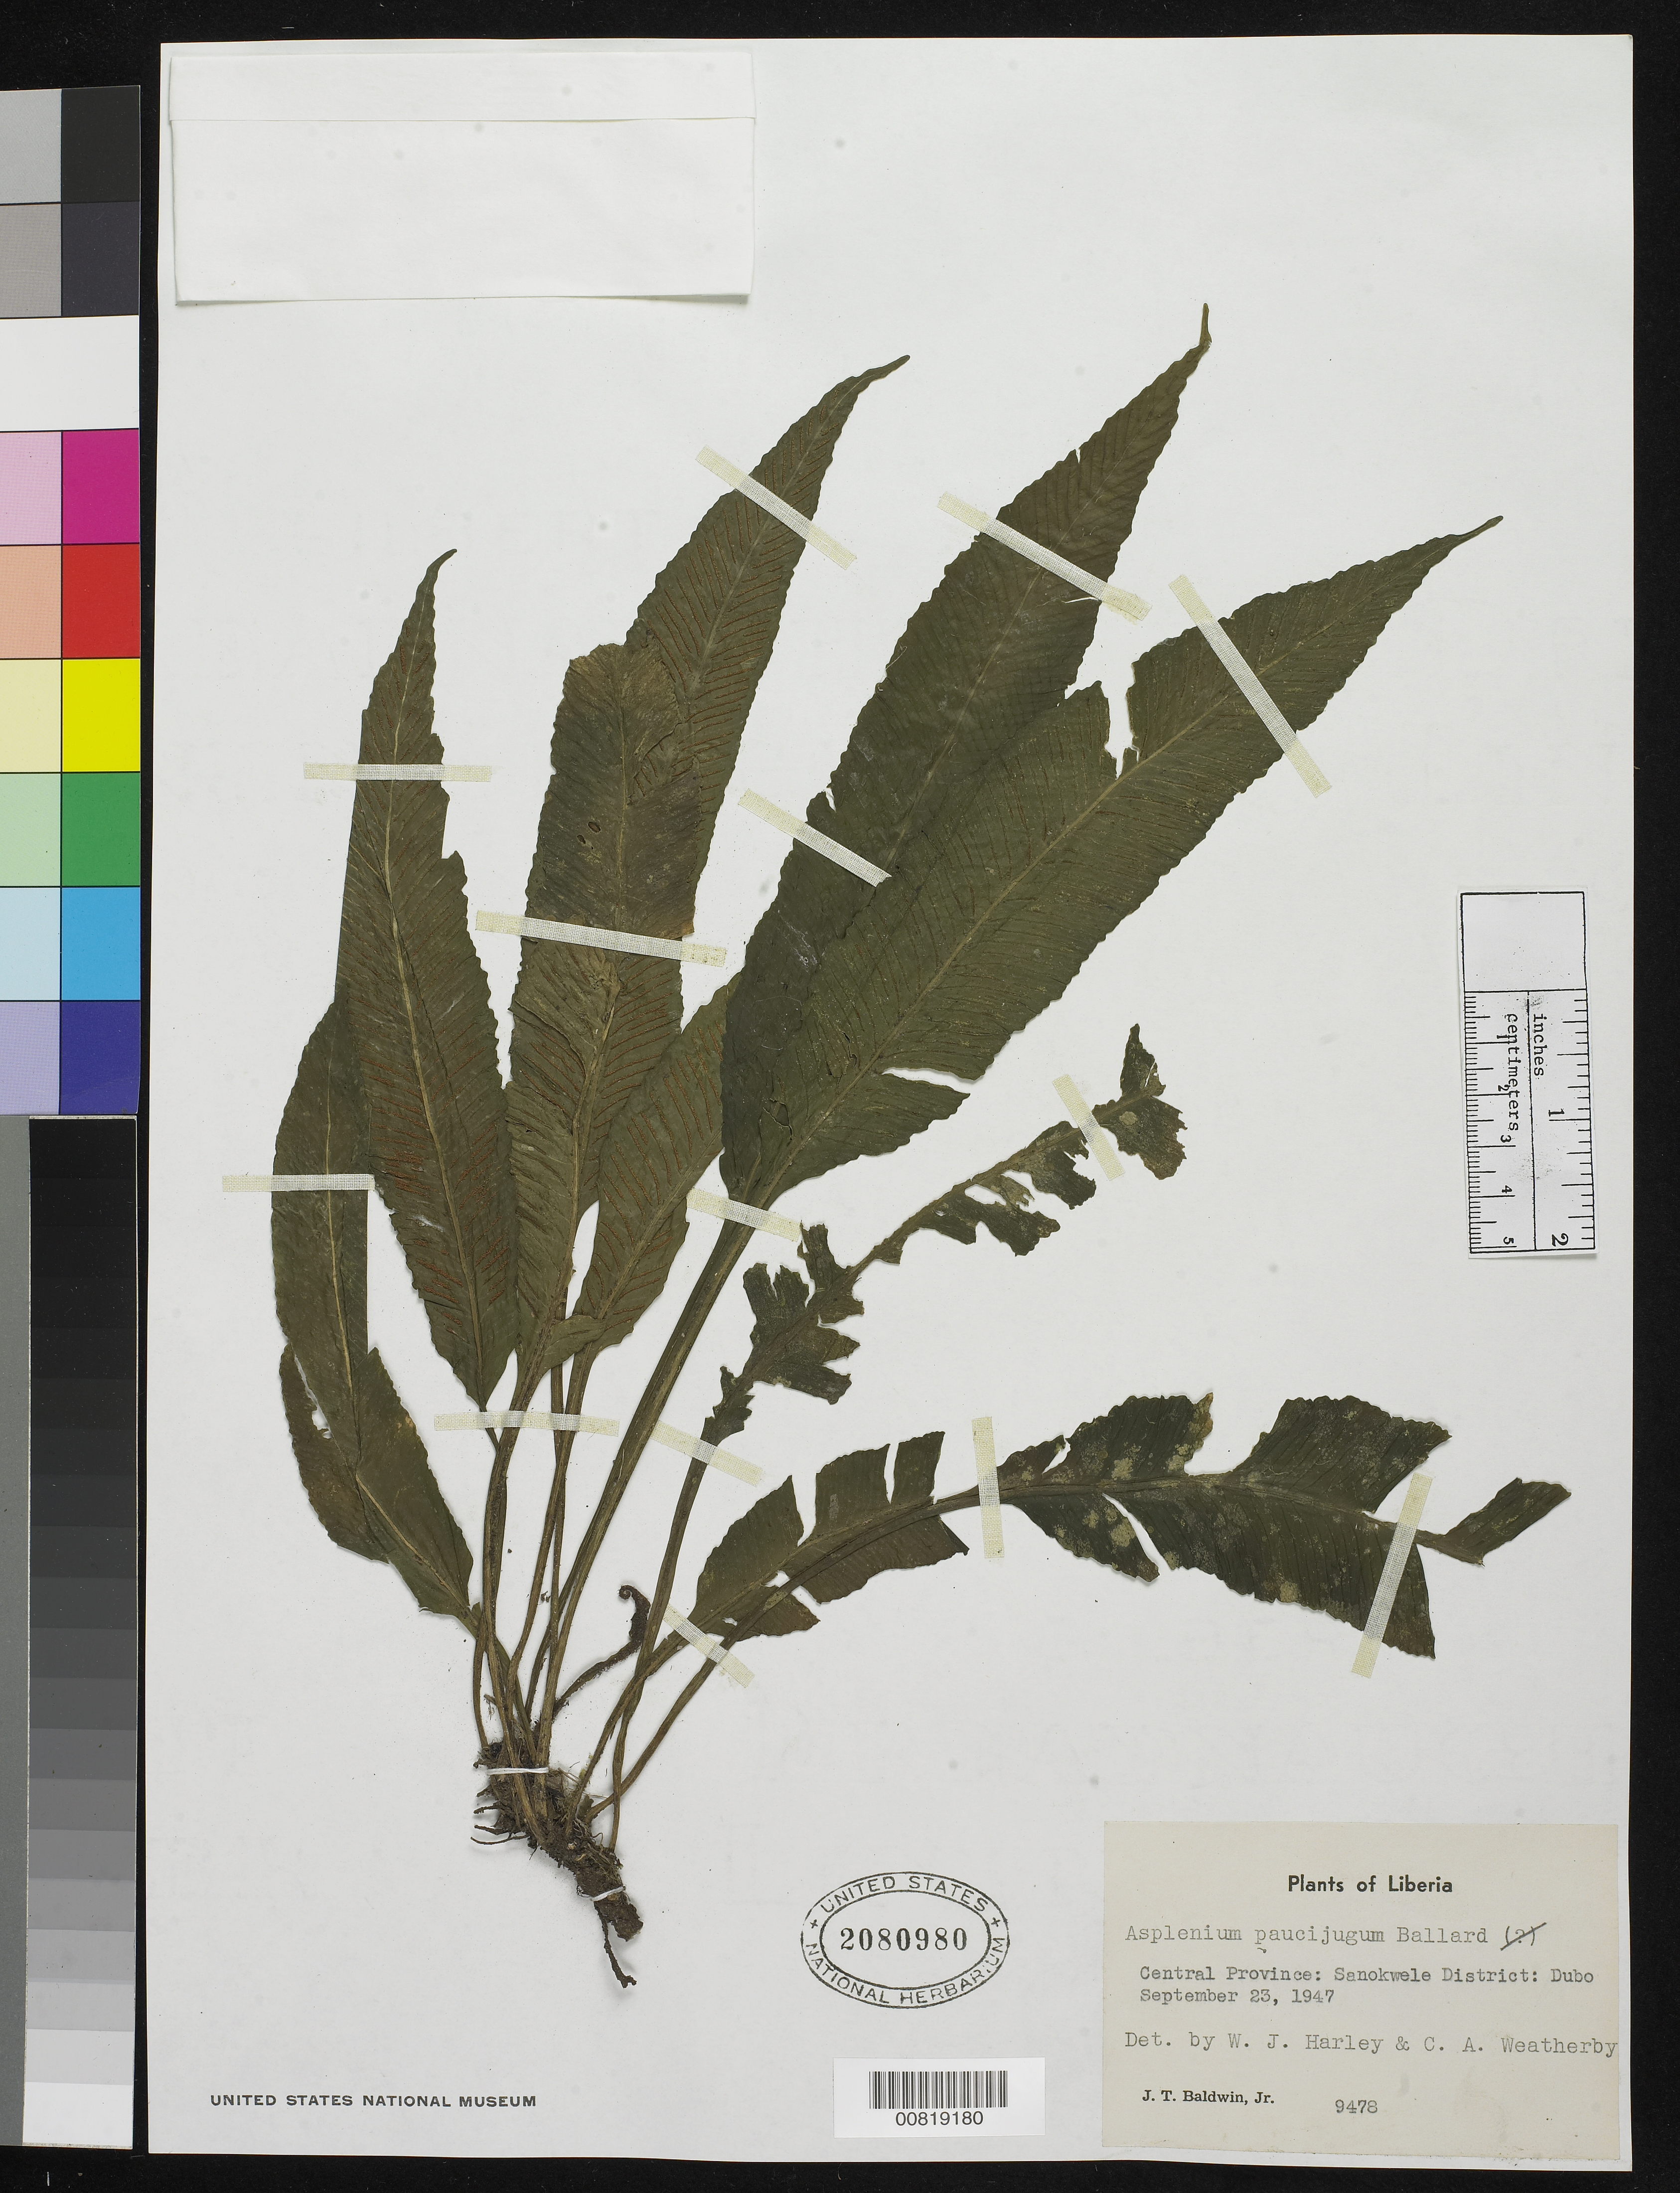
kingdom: Plantae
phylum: Tracheophyta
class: Polypodiopsida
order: Polypodiales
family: Aspleniaceae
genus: Asplenium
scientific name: Asplenium paucijugum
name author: Ballard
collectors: J. T. Baldwin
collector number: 9478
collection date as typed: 23 Sep 1947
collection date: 1947-09-23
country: Liberia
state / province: Nimba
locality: Central Province: Sanokwele District, Dubo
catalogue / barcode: US 2080980